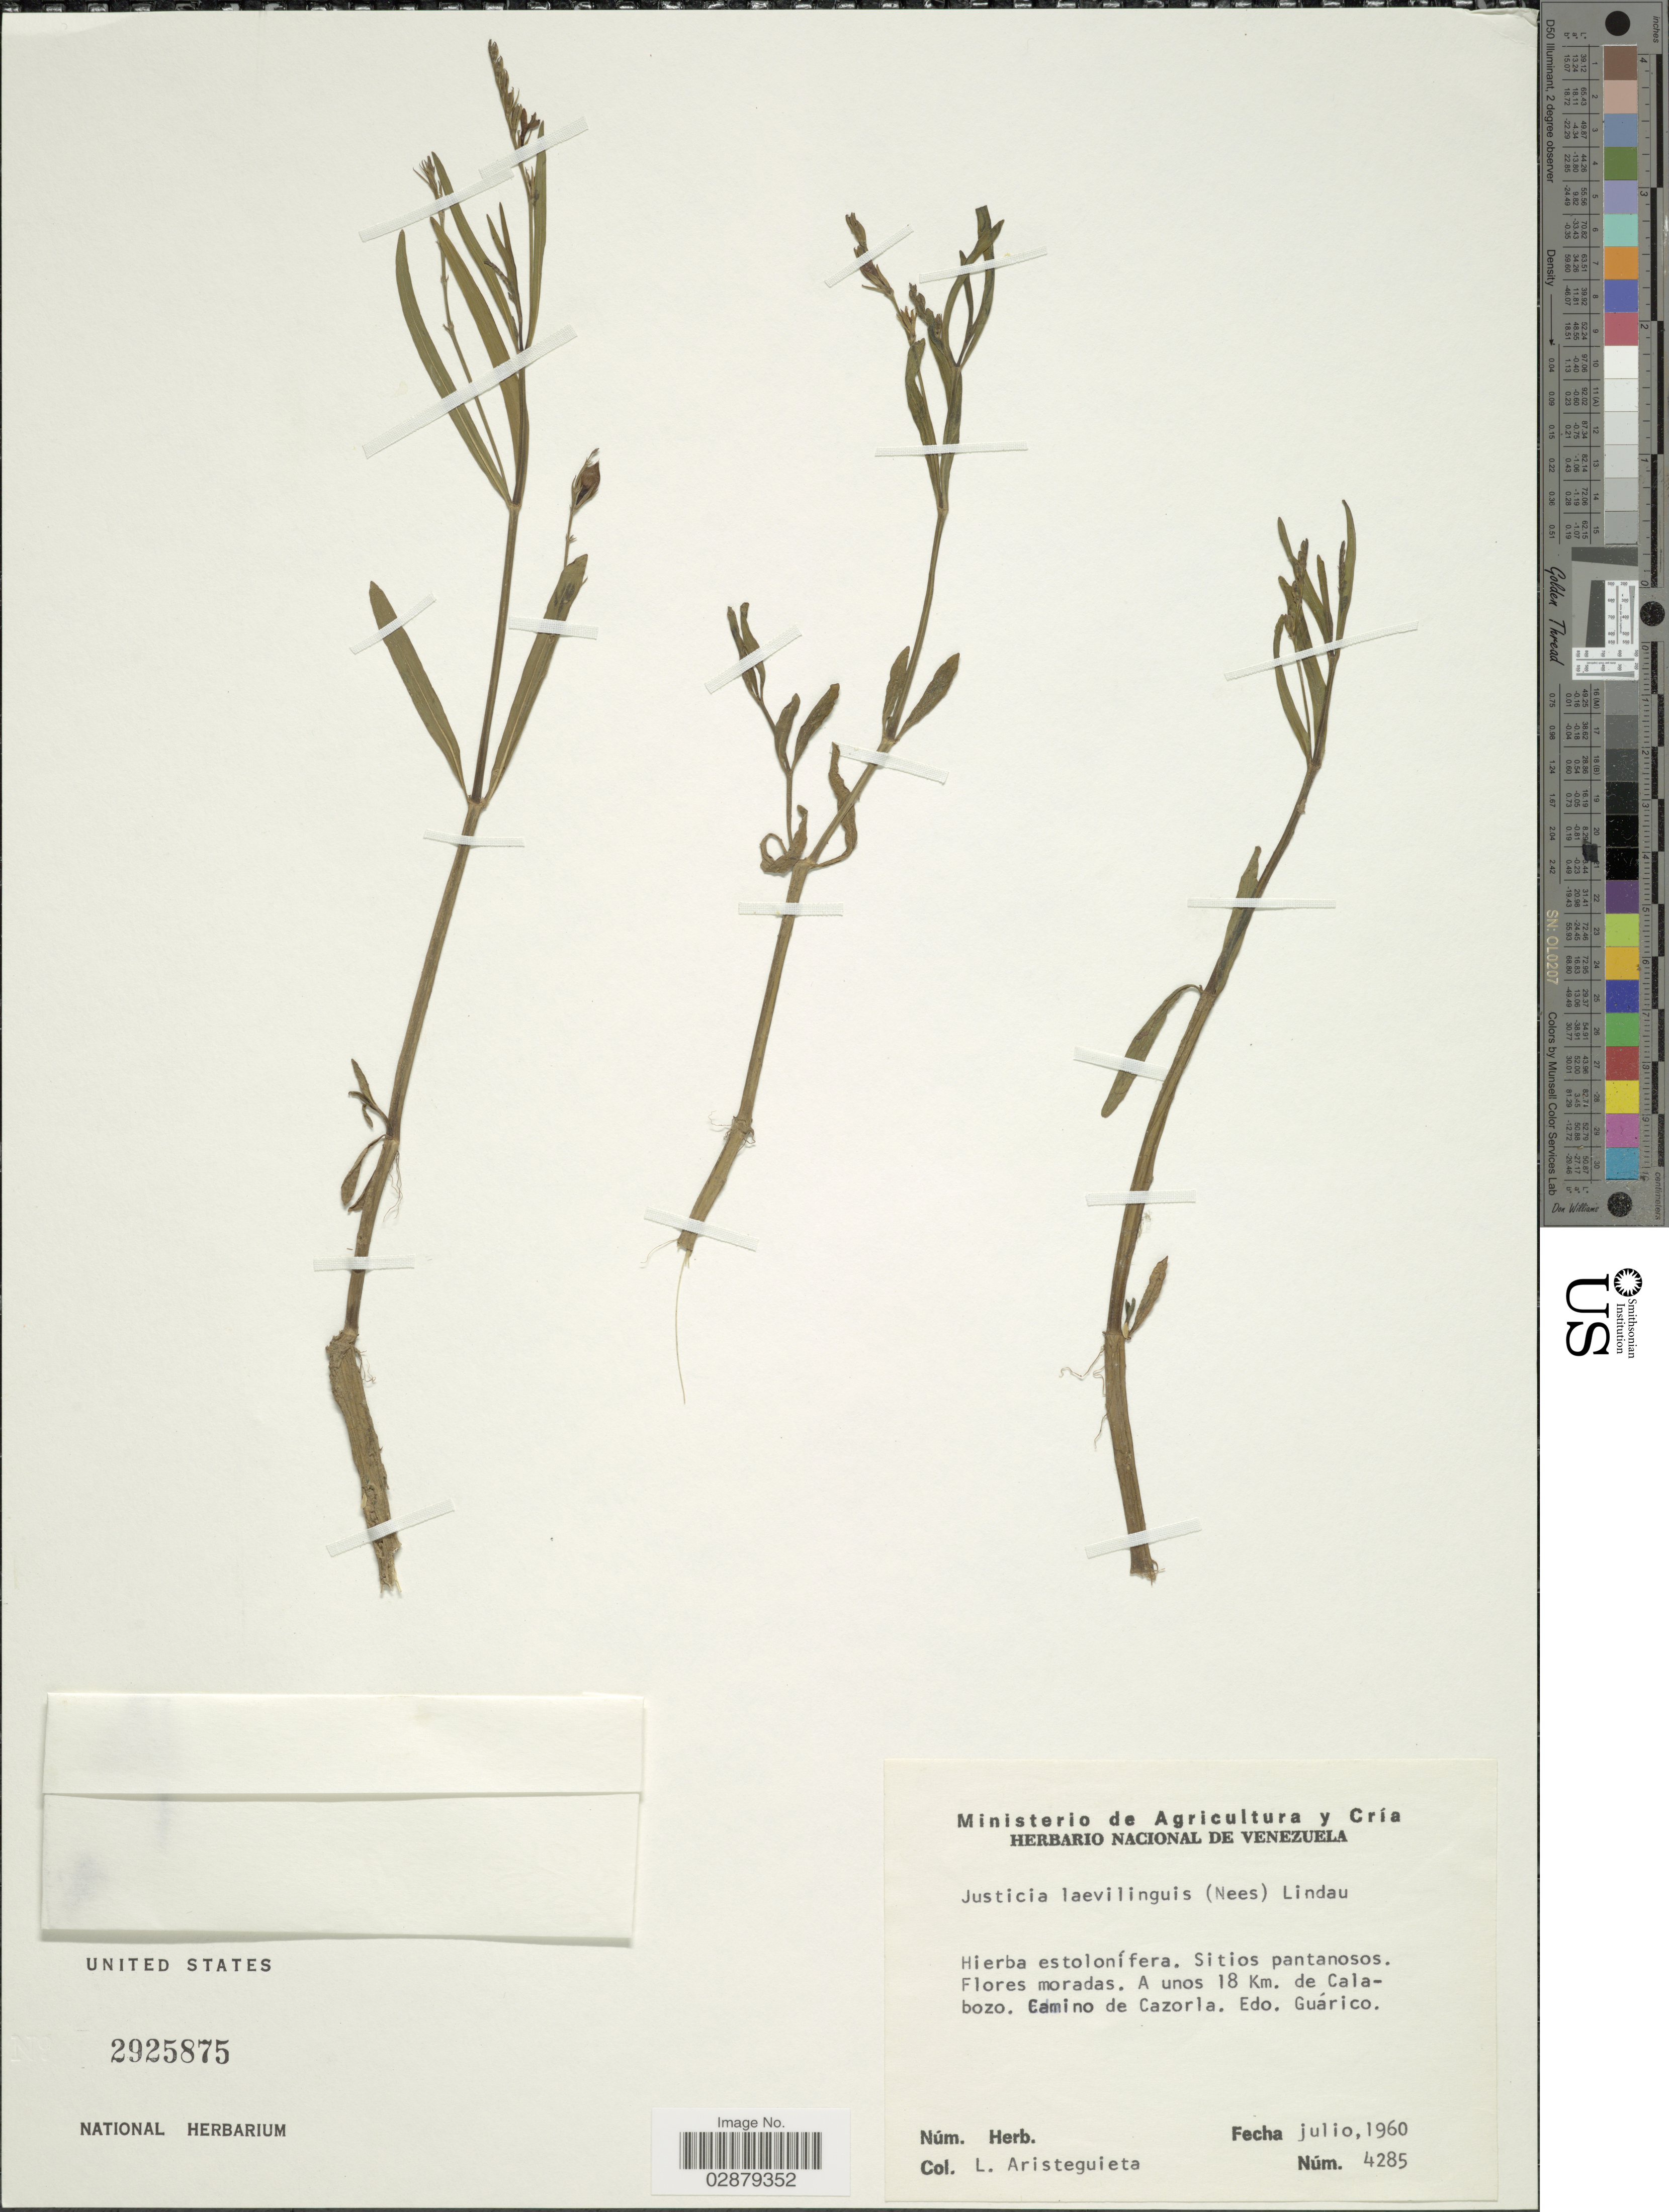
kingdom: Plantae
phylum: Tracheophyta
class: Magnoliopsida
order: Lamiales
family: Acanthaceae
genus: Justicia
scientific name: Justicia laevilinguis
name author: (Nees) Lindau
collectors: L. Aristeguieta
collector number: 4285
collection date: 1960-07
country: Venezuela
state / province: Guárico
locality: A unos 18 Km. de Calabozo. Camino de Cazorla. Edo. Guárico.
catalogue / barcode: US 2925875